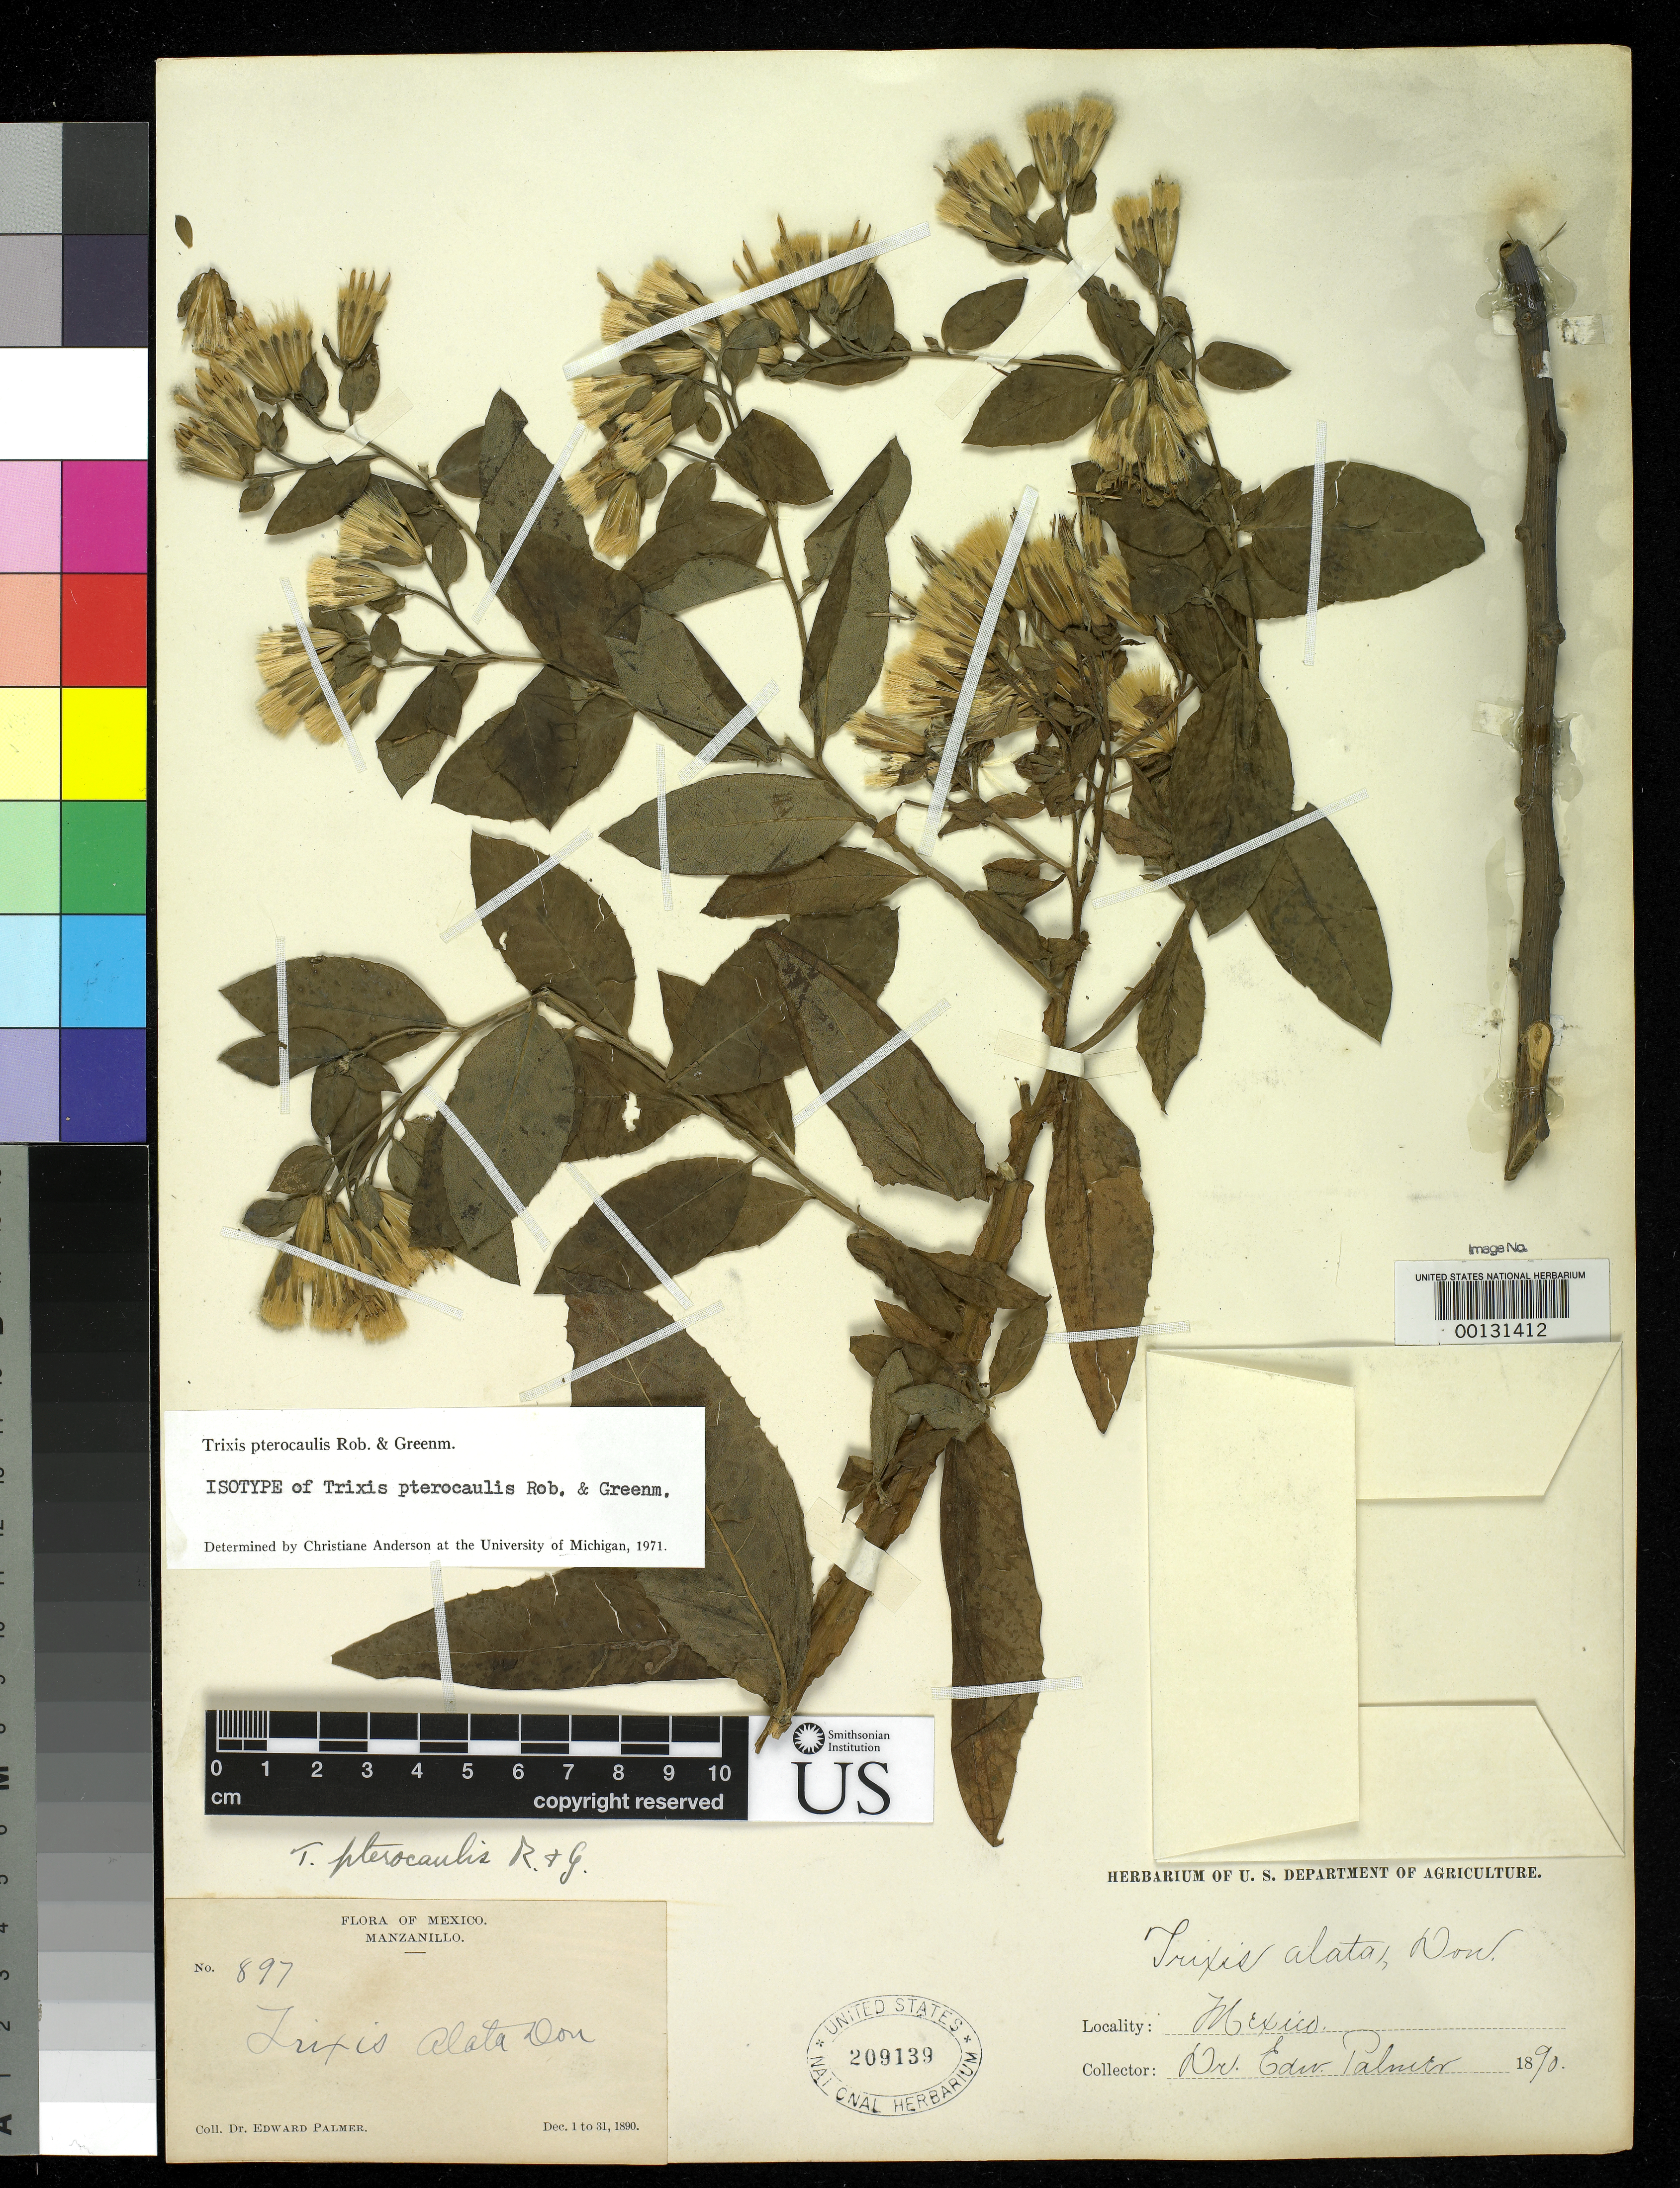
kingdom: Plantae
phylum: Tracheophyta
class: Magnoliopsida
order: Asterales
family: Asteraceae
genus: Trixis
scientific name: Trixis pterocaulis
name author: B.L. Rob. & Greenm.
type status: Isotype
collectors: E. Palmer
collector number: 897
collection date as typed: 01 Dec 1890 to 31 Dec 1890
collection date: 1890-12-01/1890-12-31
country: Mexico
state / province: Colima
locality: Manzanillo.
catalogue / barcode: US 209139